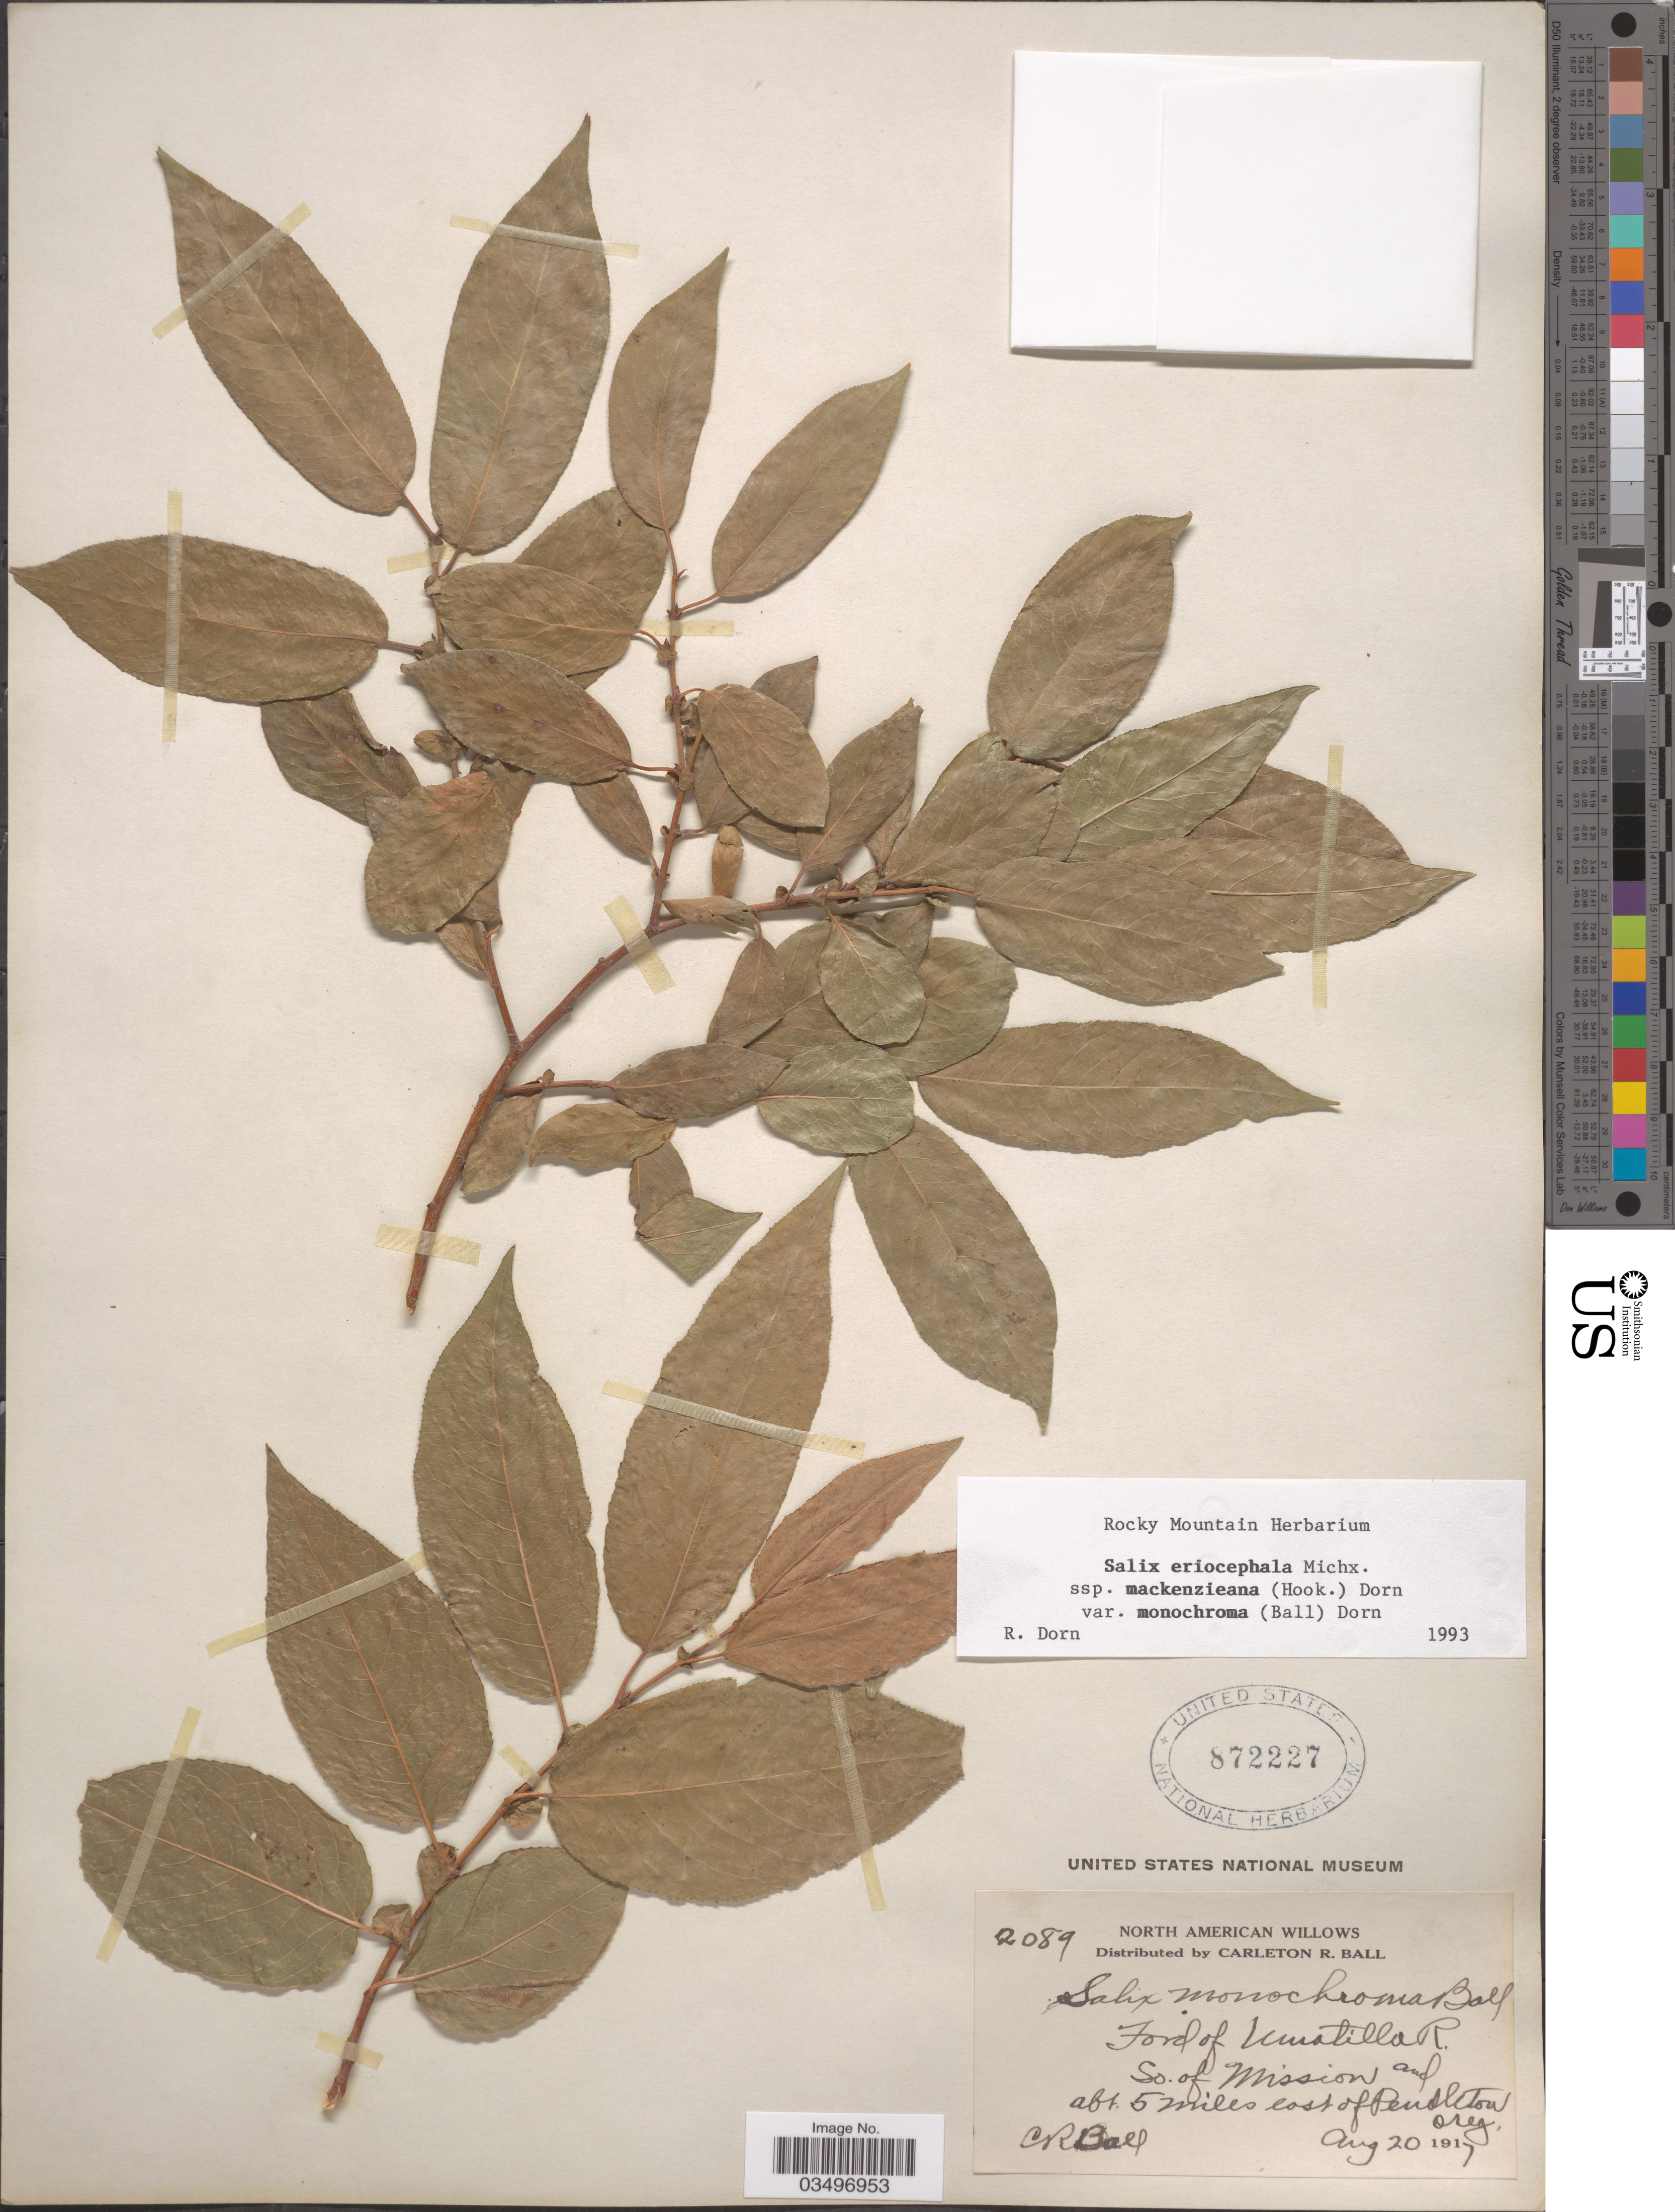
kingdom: Plantae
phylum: Tracheophyta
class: Magnoliopsida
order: Malpighiales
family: Salicaceae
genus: Salix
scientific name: Salix eriocephala var. monochroma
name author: (C.R. Ball) Dorn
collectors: C. R. Ball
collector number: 2089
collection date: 1917-08-20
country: United States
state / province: Oregon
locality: Ford of Umatilla R. So. of Mission and abt. 5 miles east of Pendleton.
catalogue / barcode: US 872227